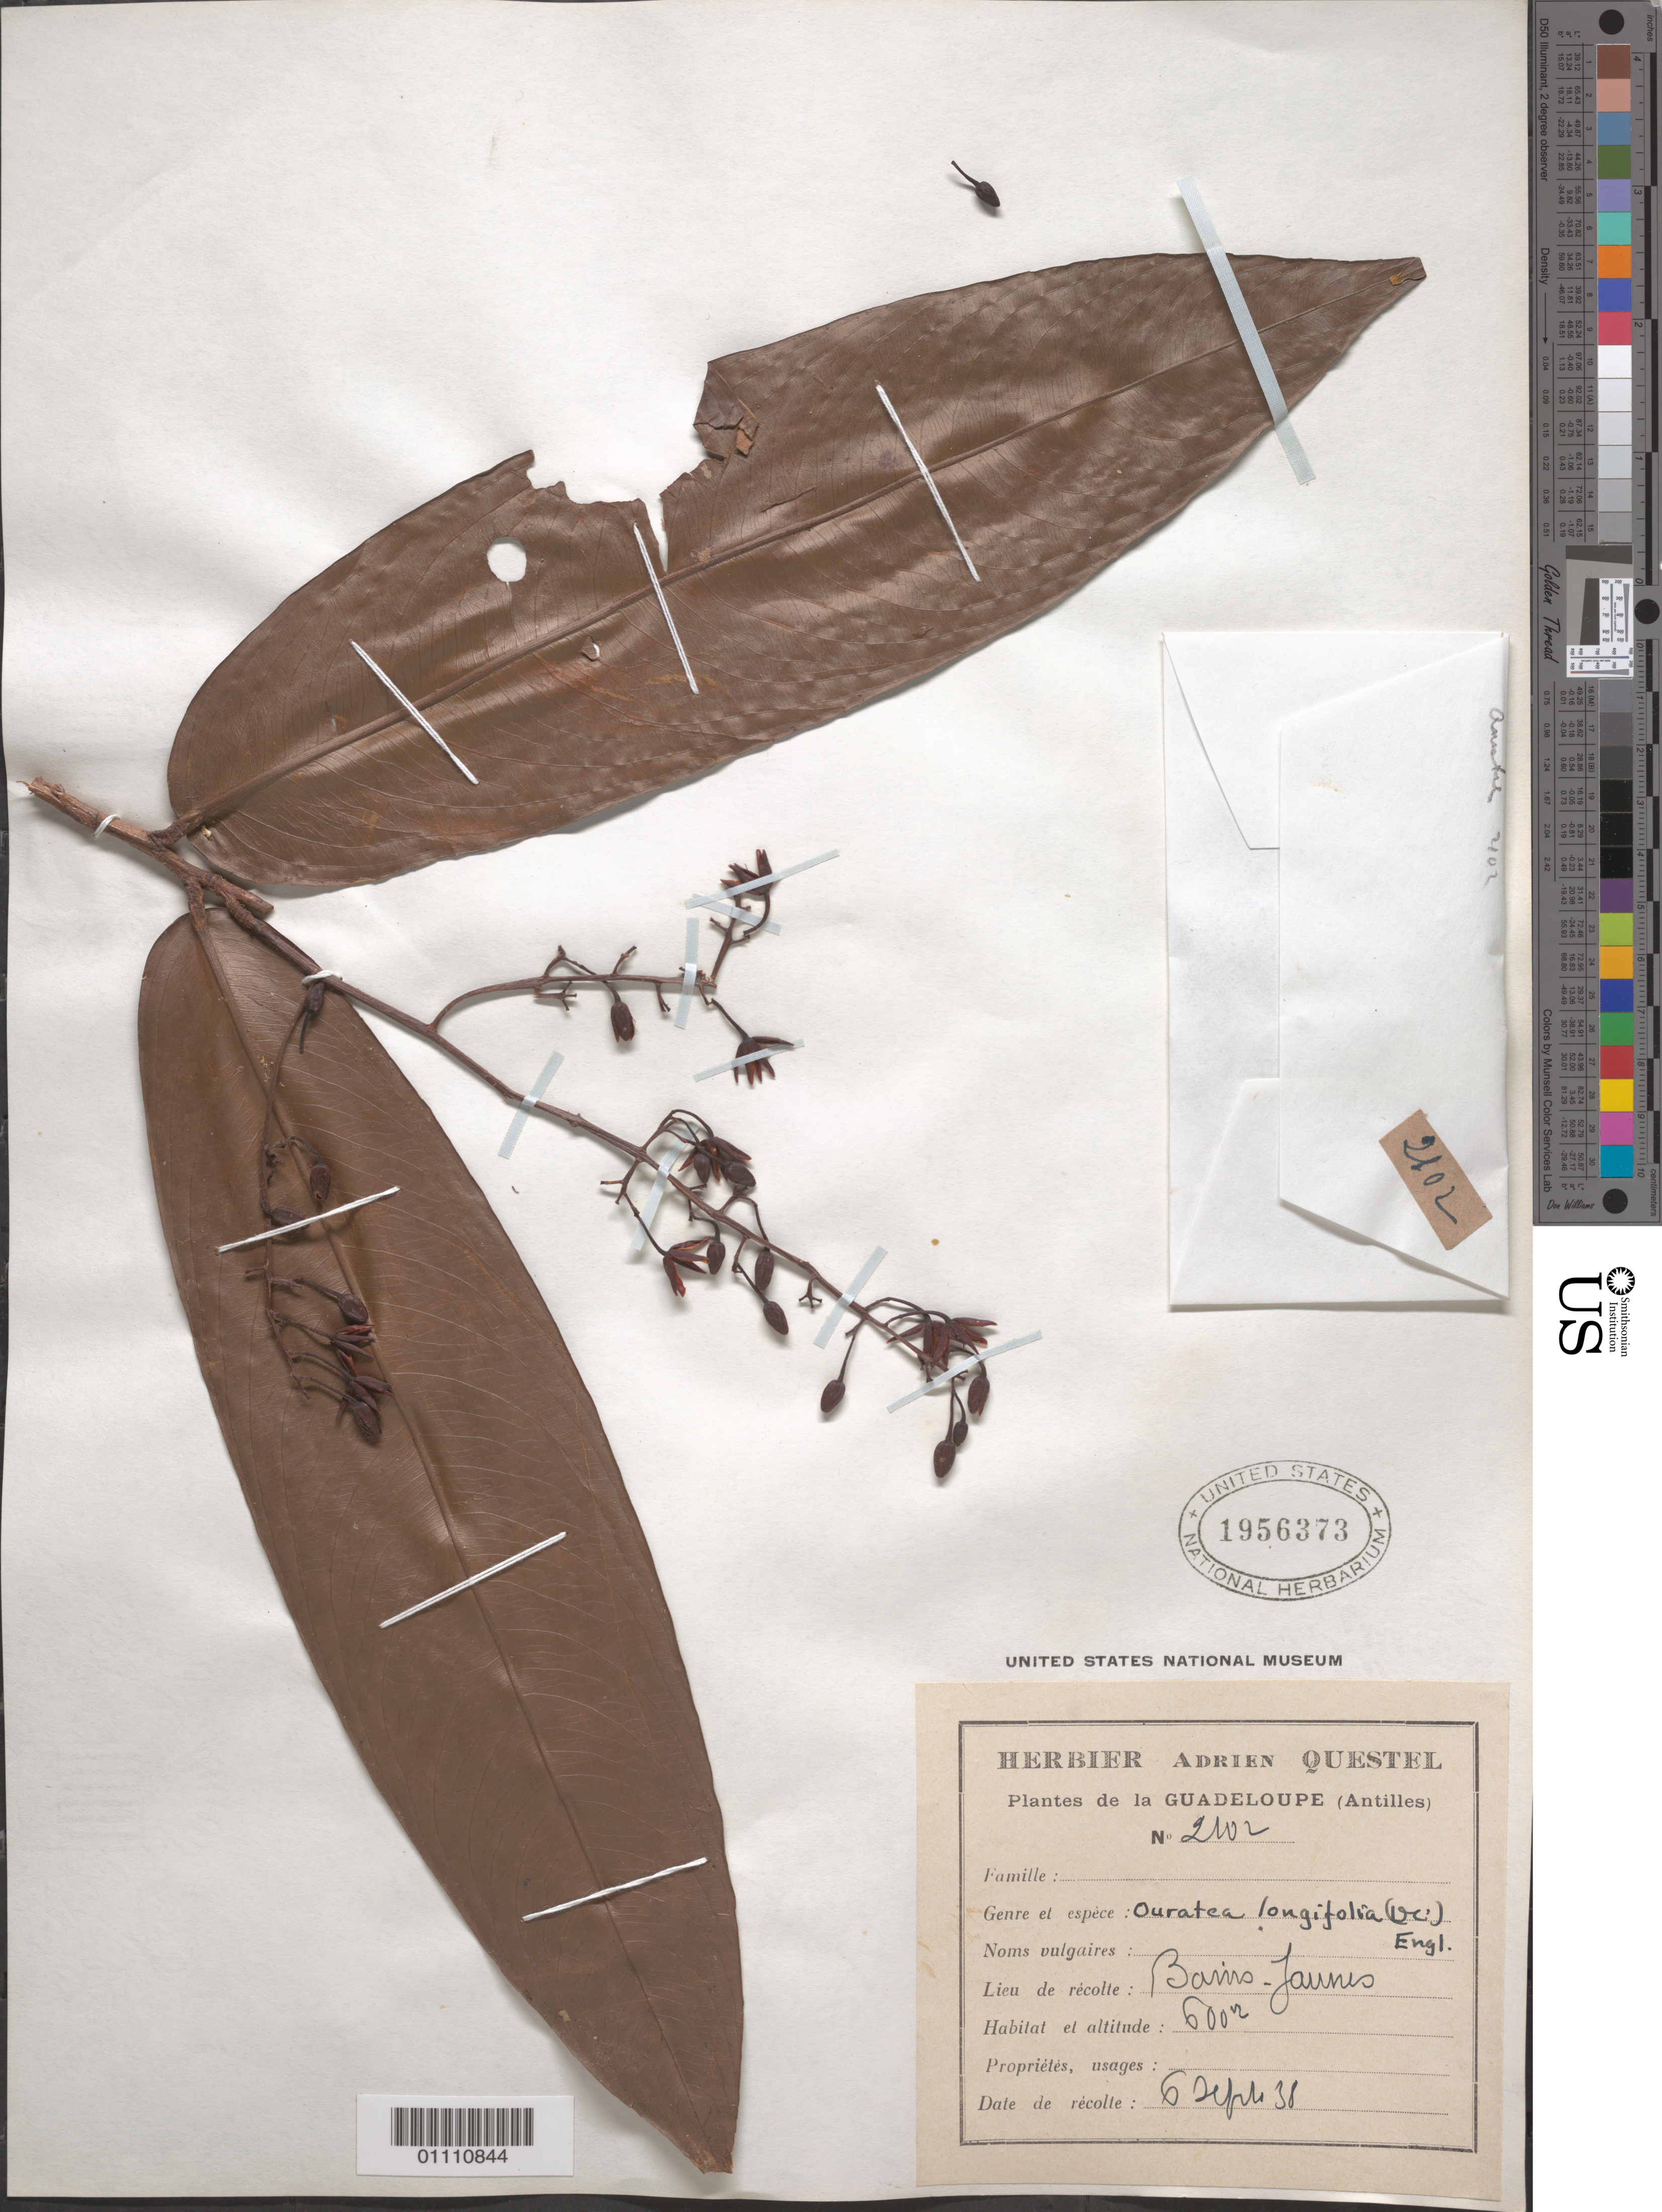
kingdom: Plantae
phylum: Tracheophyta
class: Magnoliopsida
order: Malpighiales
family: Ochnaceae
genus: Ouratea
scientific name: Ouratea longifolia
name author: (Lam.) Engl.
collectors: A. Questel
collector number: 2102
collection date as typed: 06 Sep 1938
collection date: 1938-09-06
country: Guadeloupe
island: Basse Terre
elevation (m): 600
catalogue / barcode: US 1956373